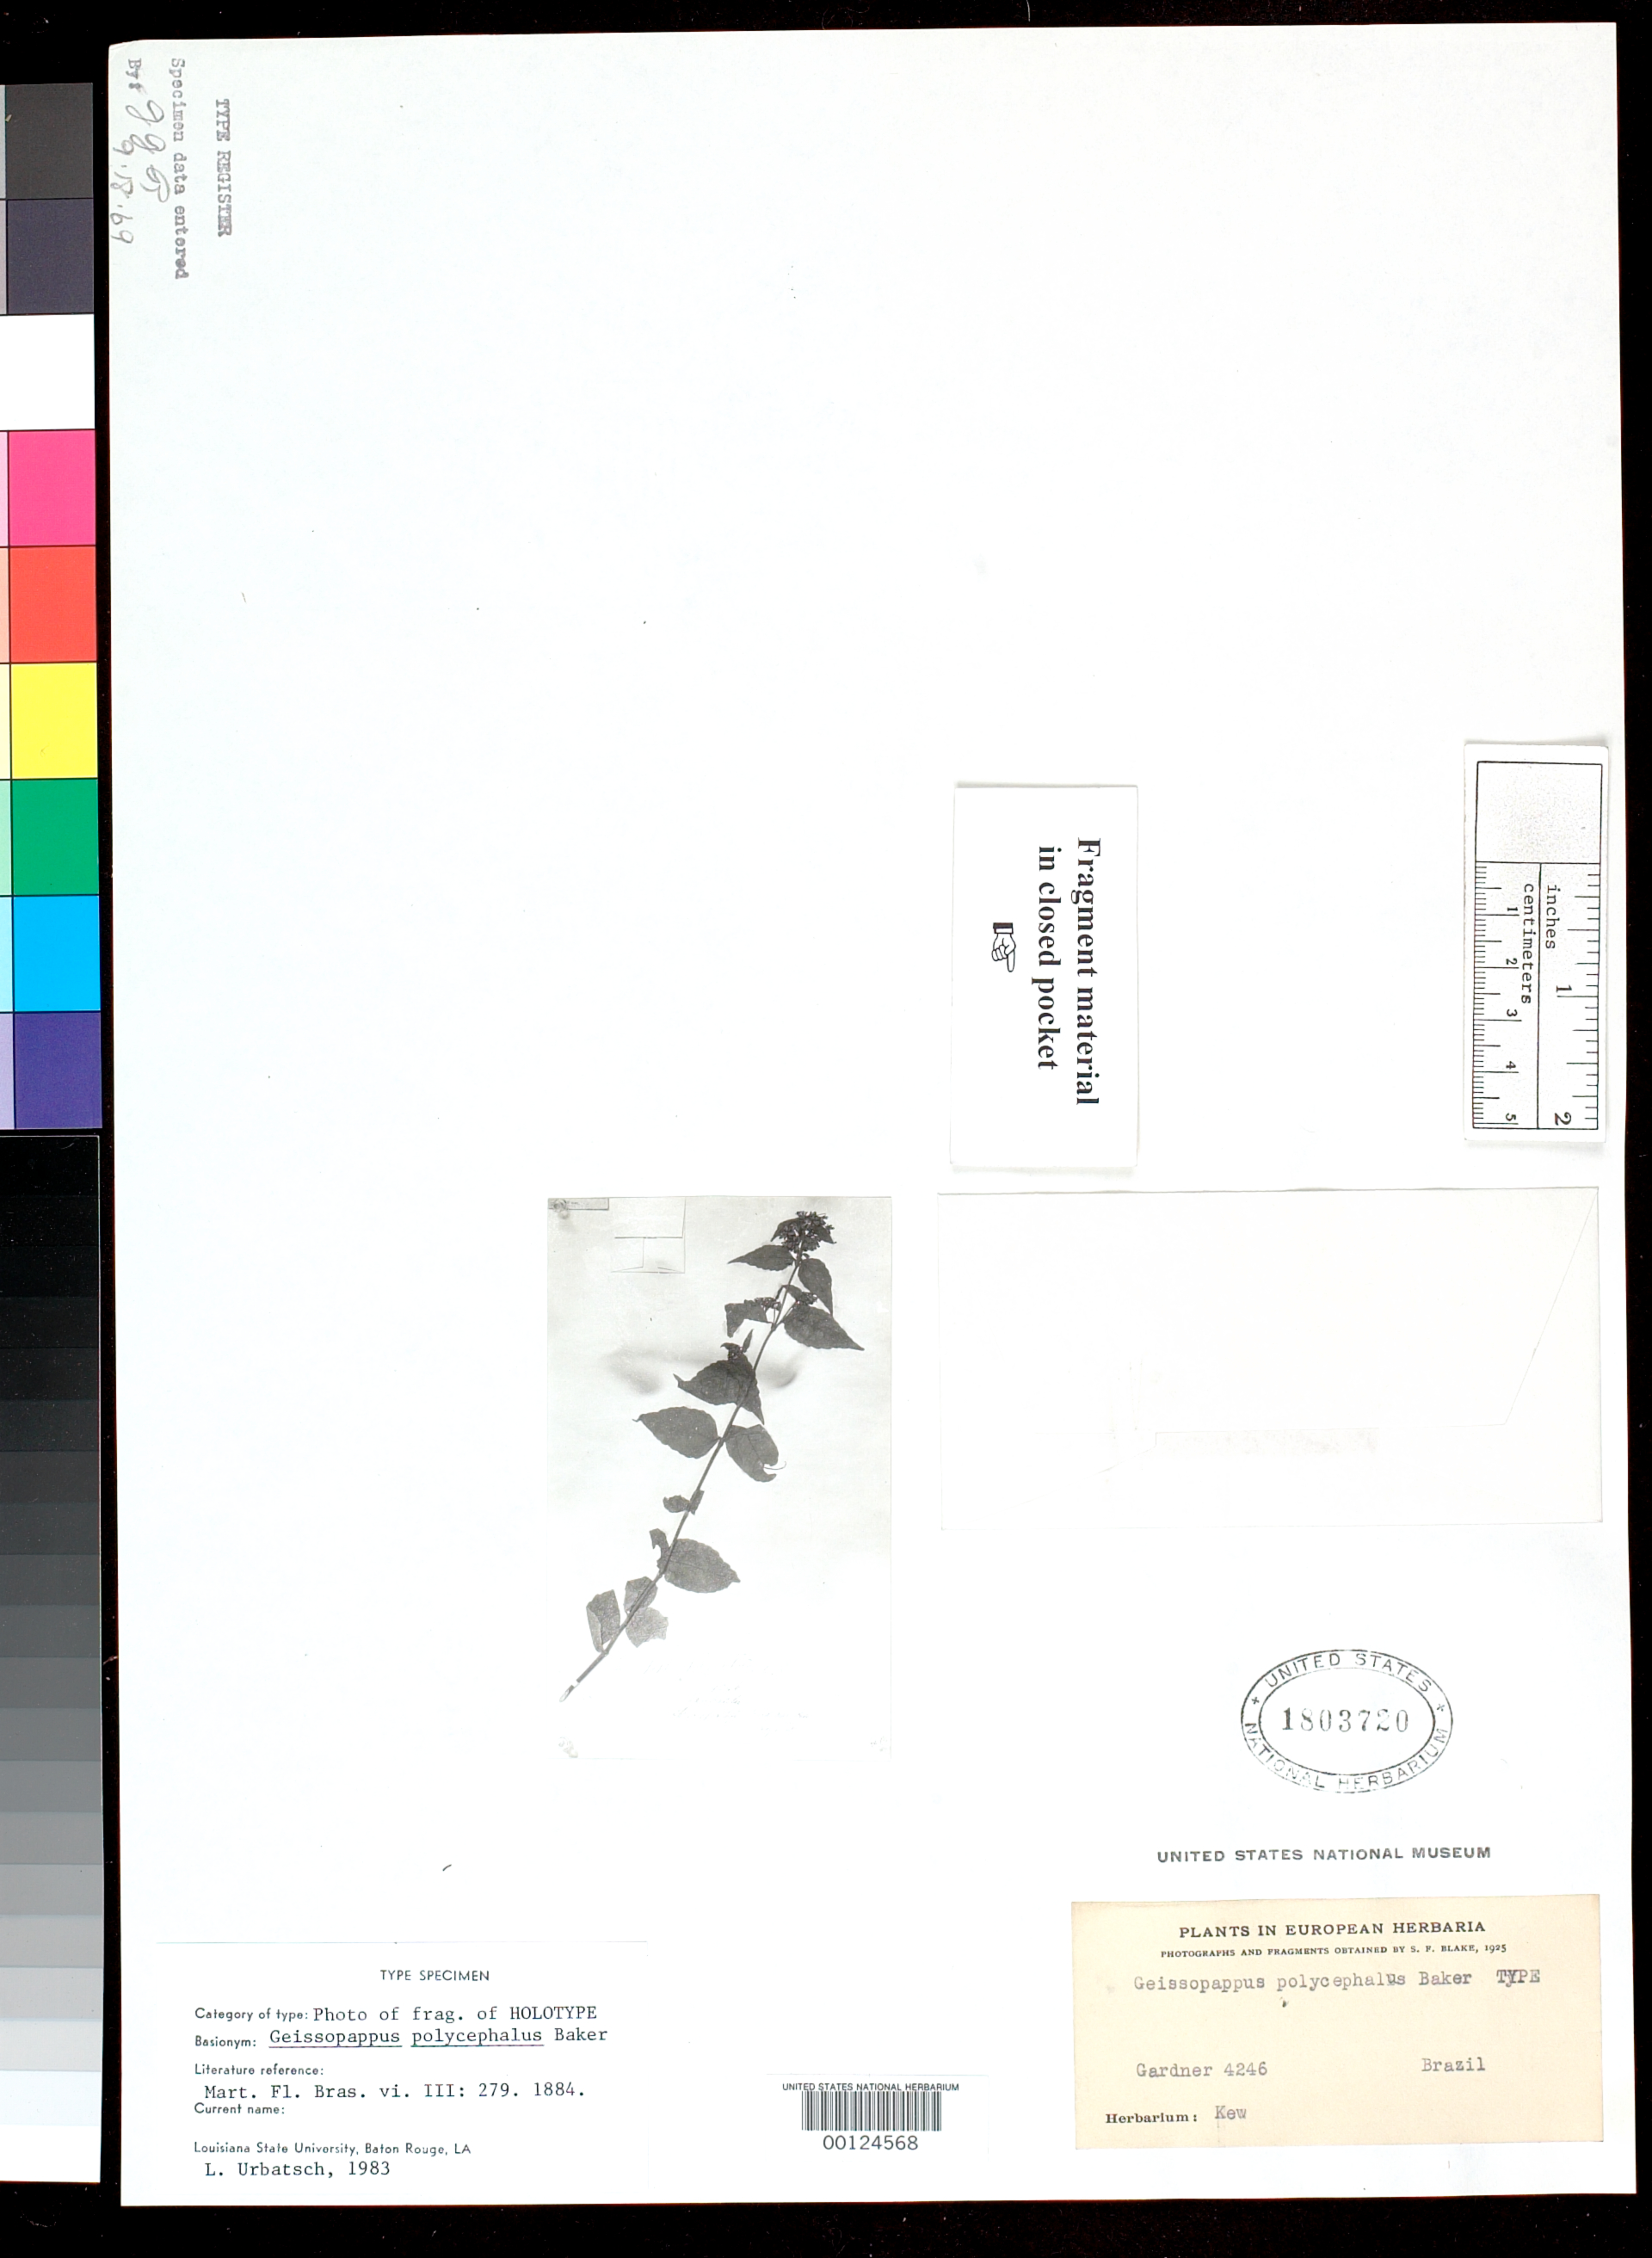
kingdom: Plantae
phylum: Tracheophyta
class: Magnoliopsida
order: Asterales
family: Asteraceae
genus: Geissopappus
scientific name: Geissopappus polycephalus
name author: Baker in Mart.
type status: Isotype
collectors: G. Gardner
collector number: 4246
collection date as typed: May 1840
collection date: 1840-05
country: Brazil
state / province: Goiás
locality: Inter Porto Imperial et Lunie, ad flum Tocantins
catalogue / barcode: US 1803720